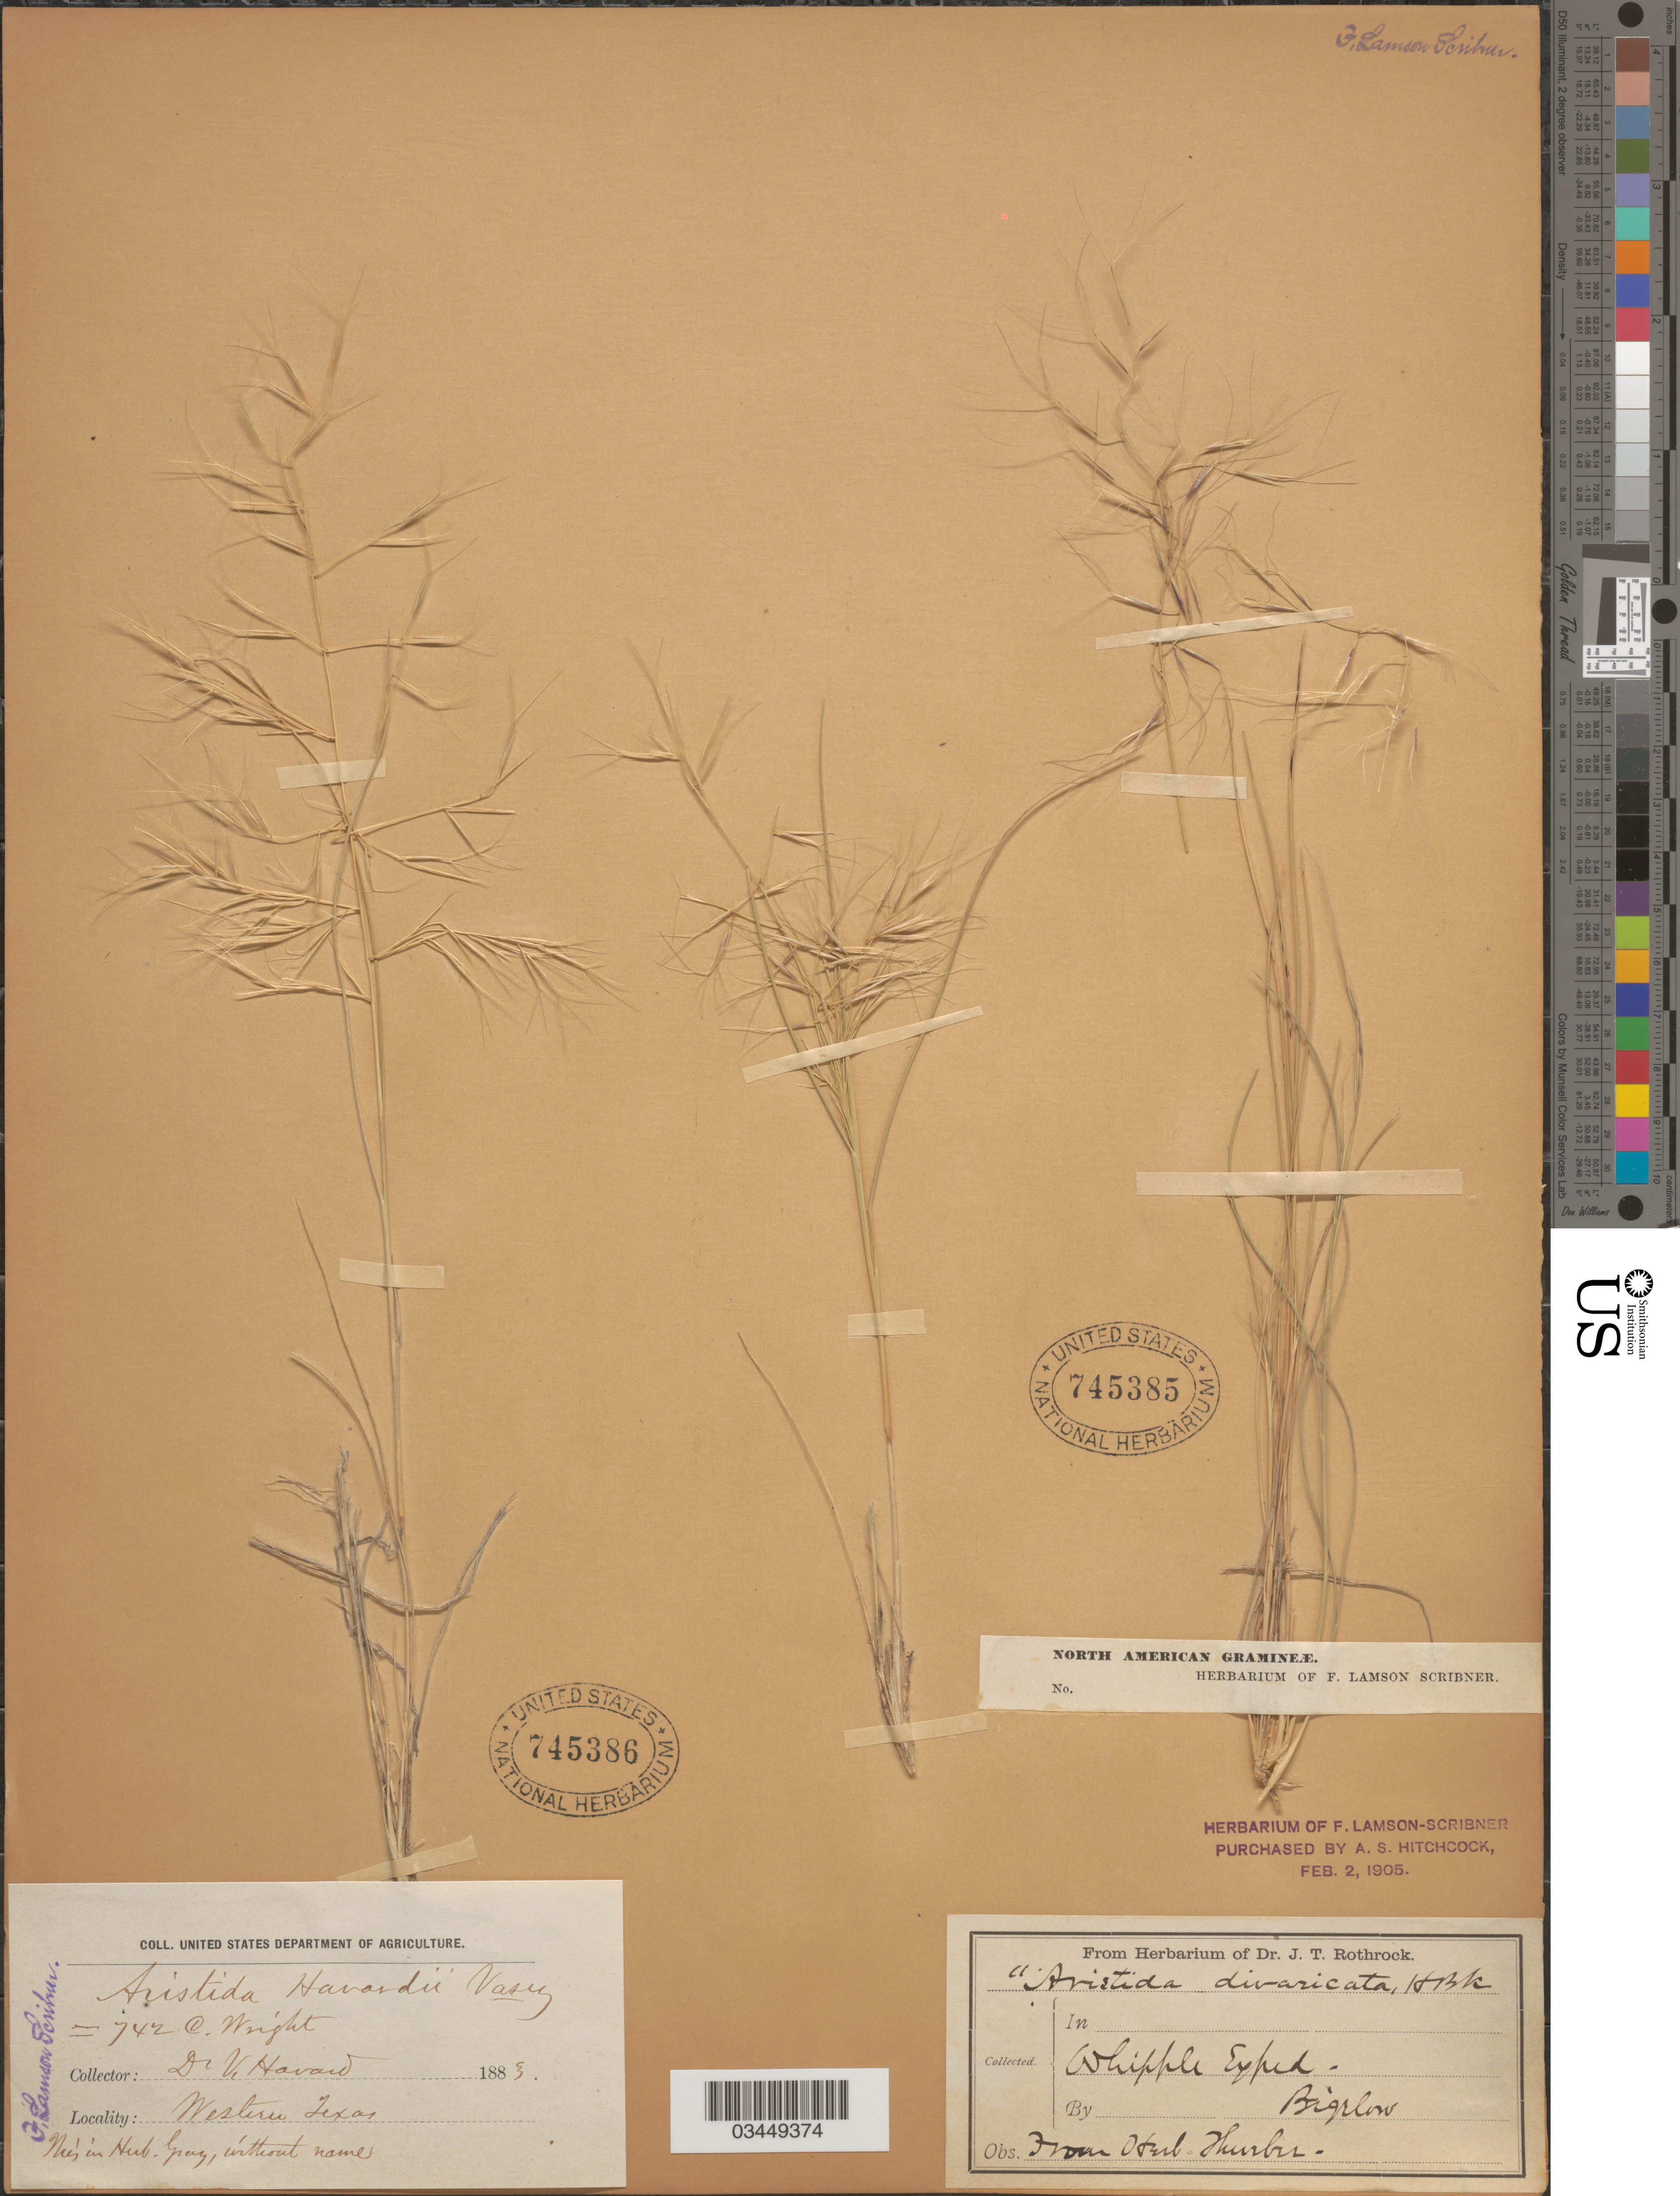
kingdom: Plantae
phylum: Tracheophyta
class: Liliopsida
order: Poales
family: Poaceae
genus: Aristida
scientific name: Aristida havardii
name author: Vasey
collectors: -. Bigelow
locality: Whipple Exped.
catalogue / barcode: US 745385-2